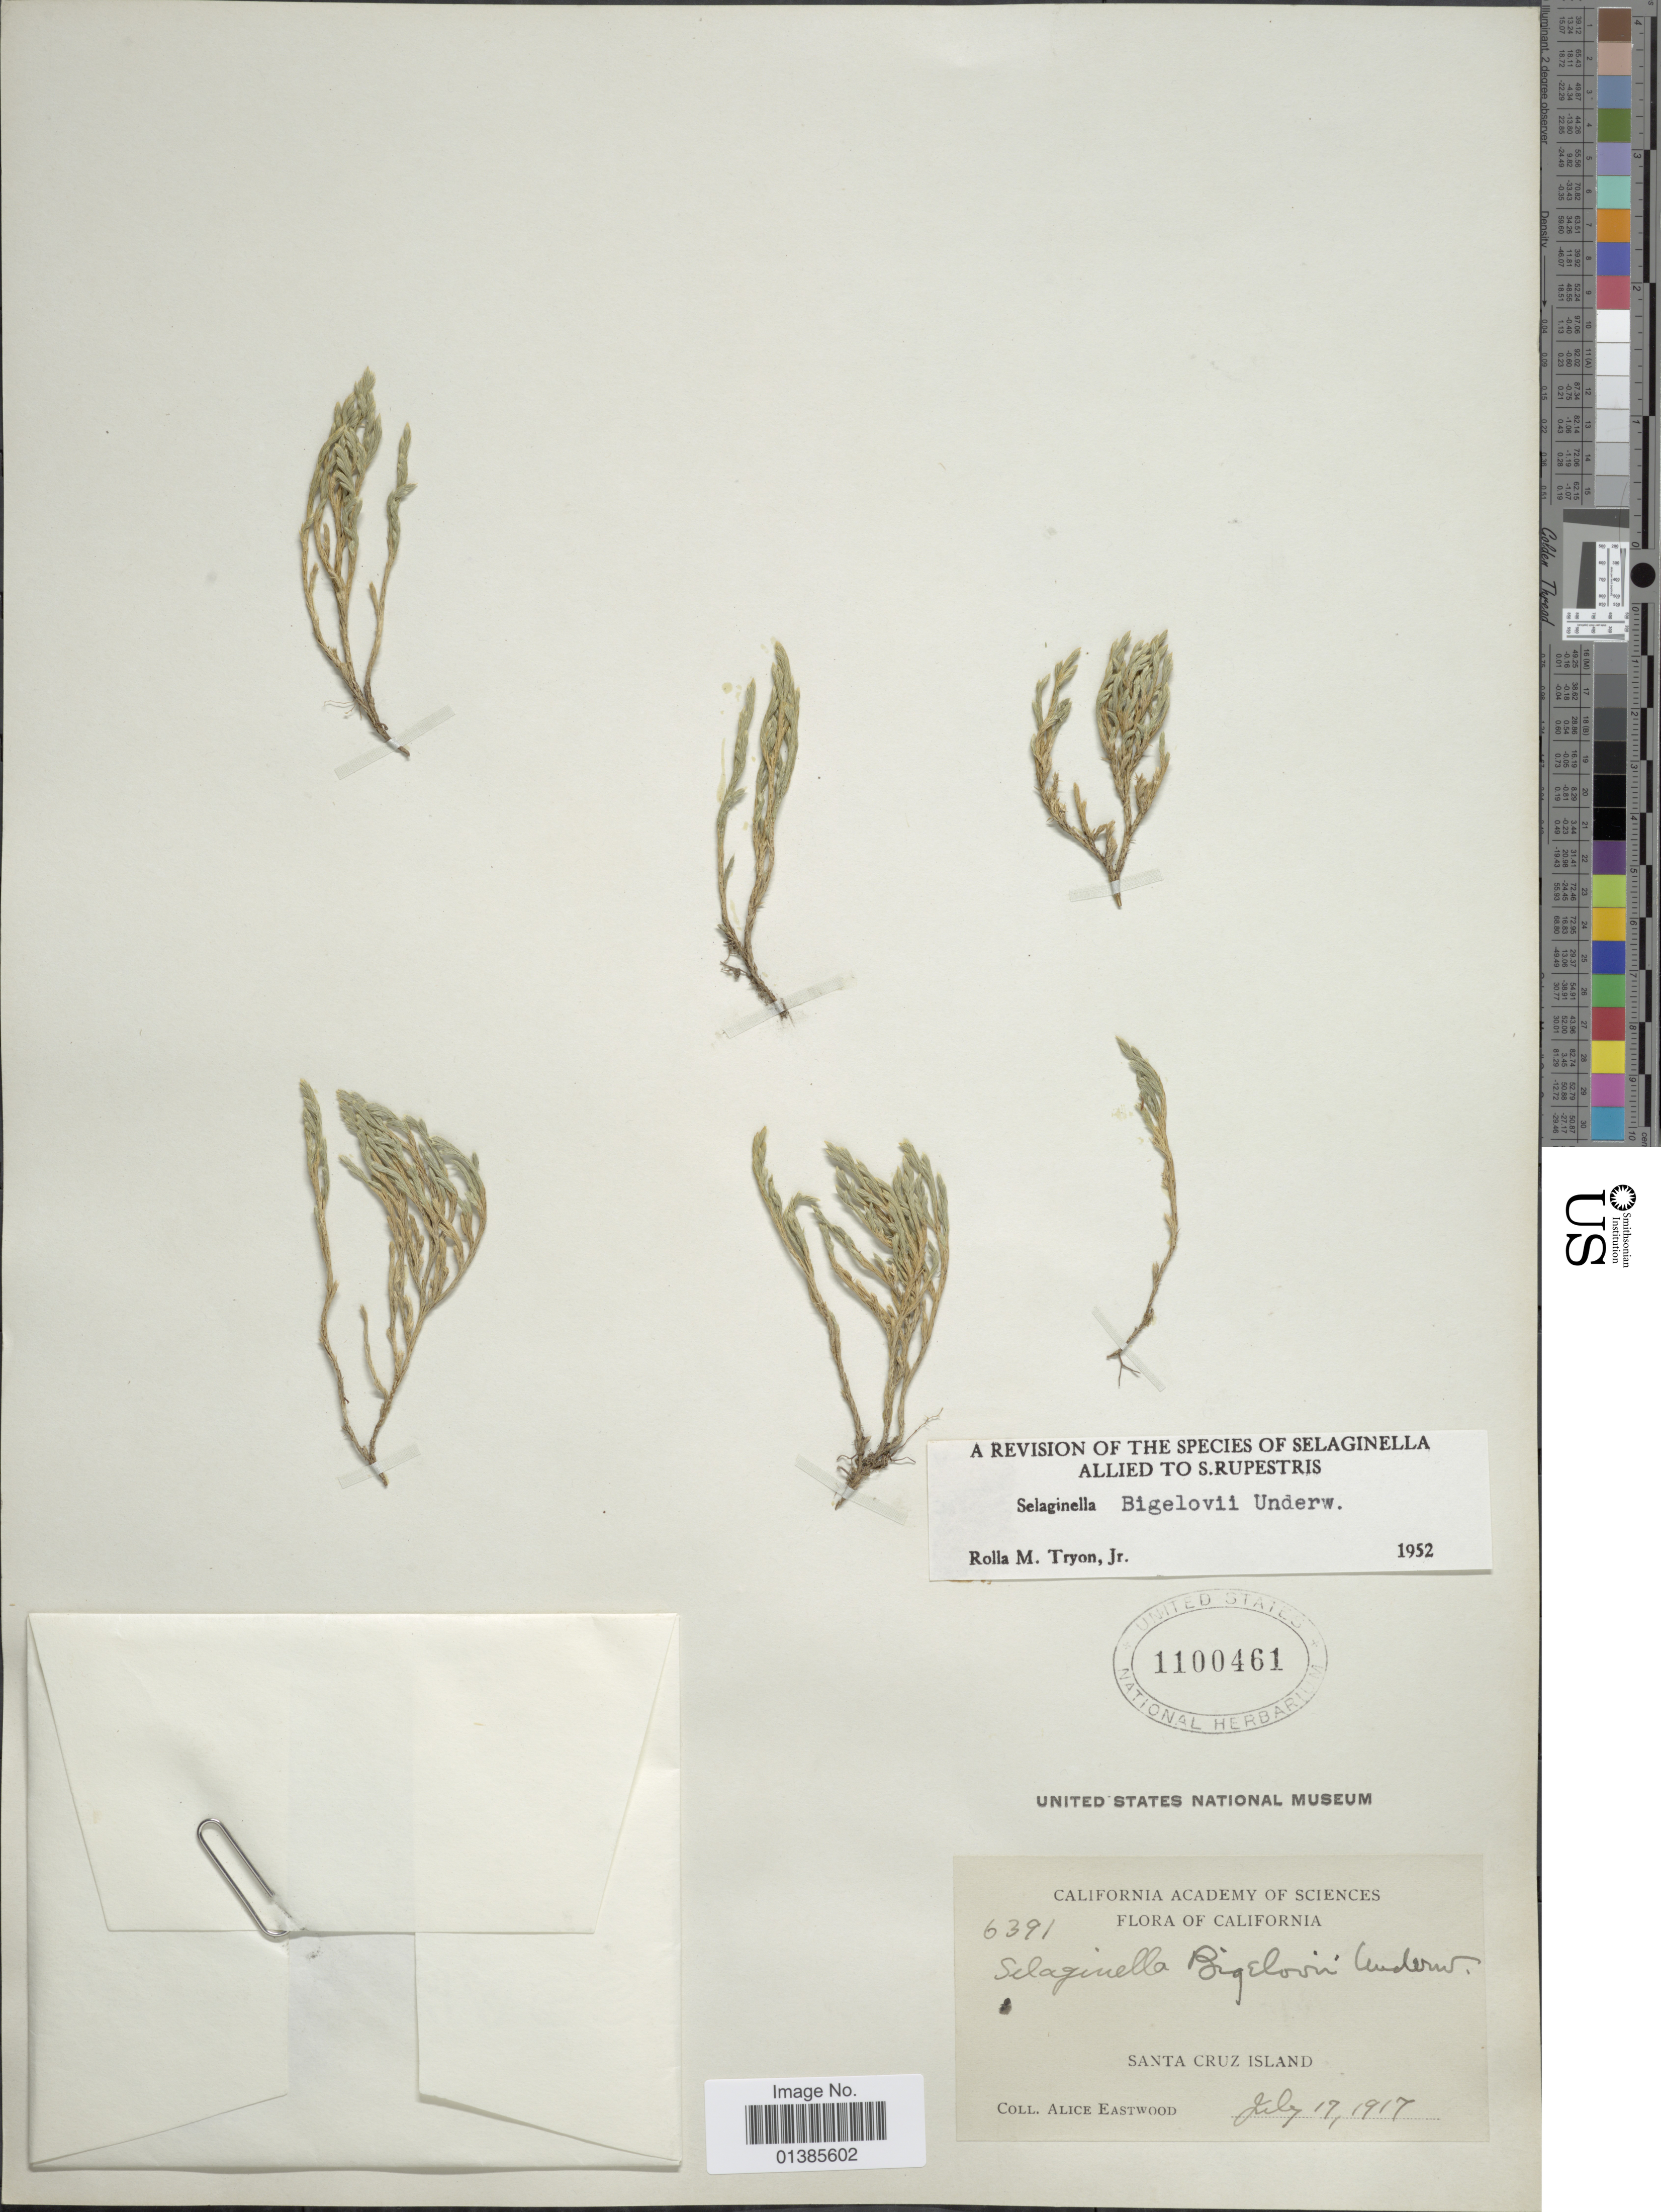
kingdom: Plantae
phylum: Tracheophyta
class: Lycopodiopsida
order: Selaginellales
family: Selaginellaceae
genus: Selaginella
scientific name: Selaginella bigelovii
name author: Underw.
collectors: A. Eastwood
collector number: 6391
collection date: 1917-07-17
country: United States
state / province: California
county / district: Santa Barbara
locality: Santa Cruz Island.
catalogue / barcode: US 1100461